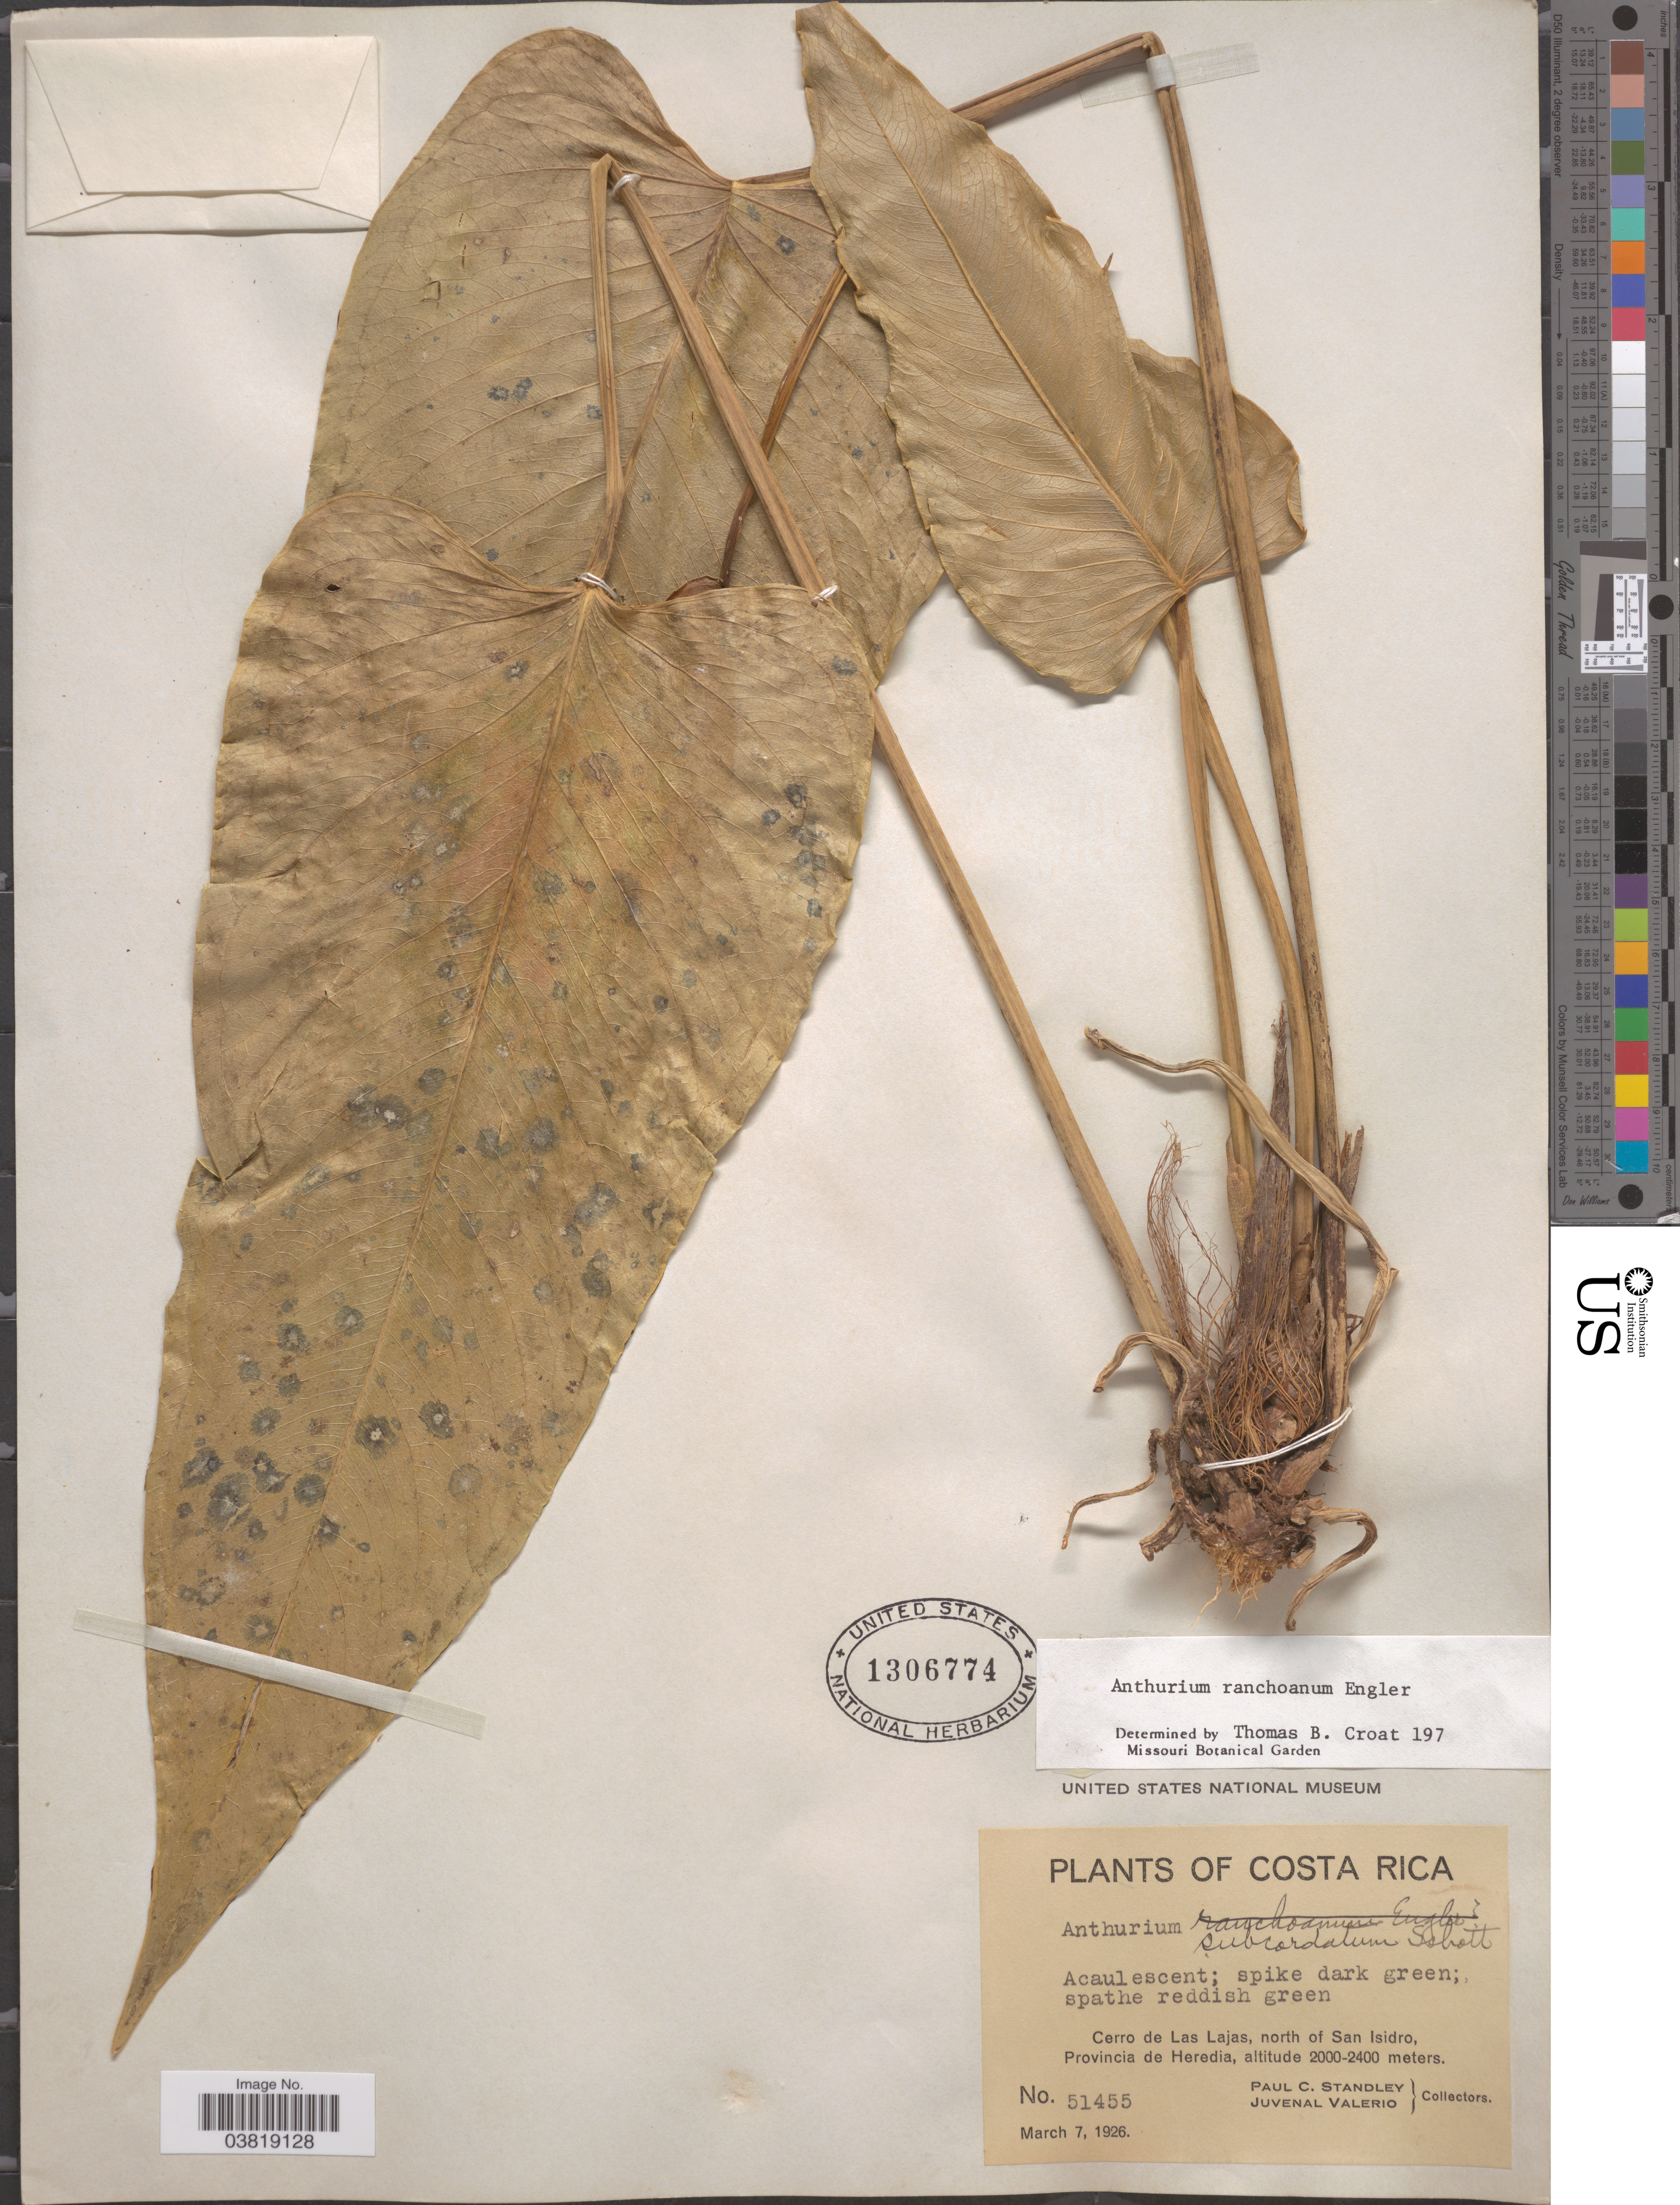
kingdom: Plantae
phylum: Tracheophyta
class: Liliopsida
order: Alismatales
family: Araceae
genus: Anthurium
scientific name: Anthurium ranchoanum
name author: Engl.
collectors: P. C. Standley & J. Valerio R.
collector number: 51455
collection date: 1926-03-07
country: Costa Rica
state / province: Heredia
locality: Cerro de Las Lajas, north of San Isidro.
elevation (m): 2000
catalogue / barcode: US 1306774